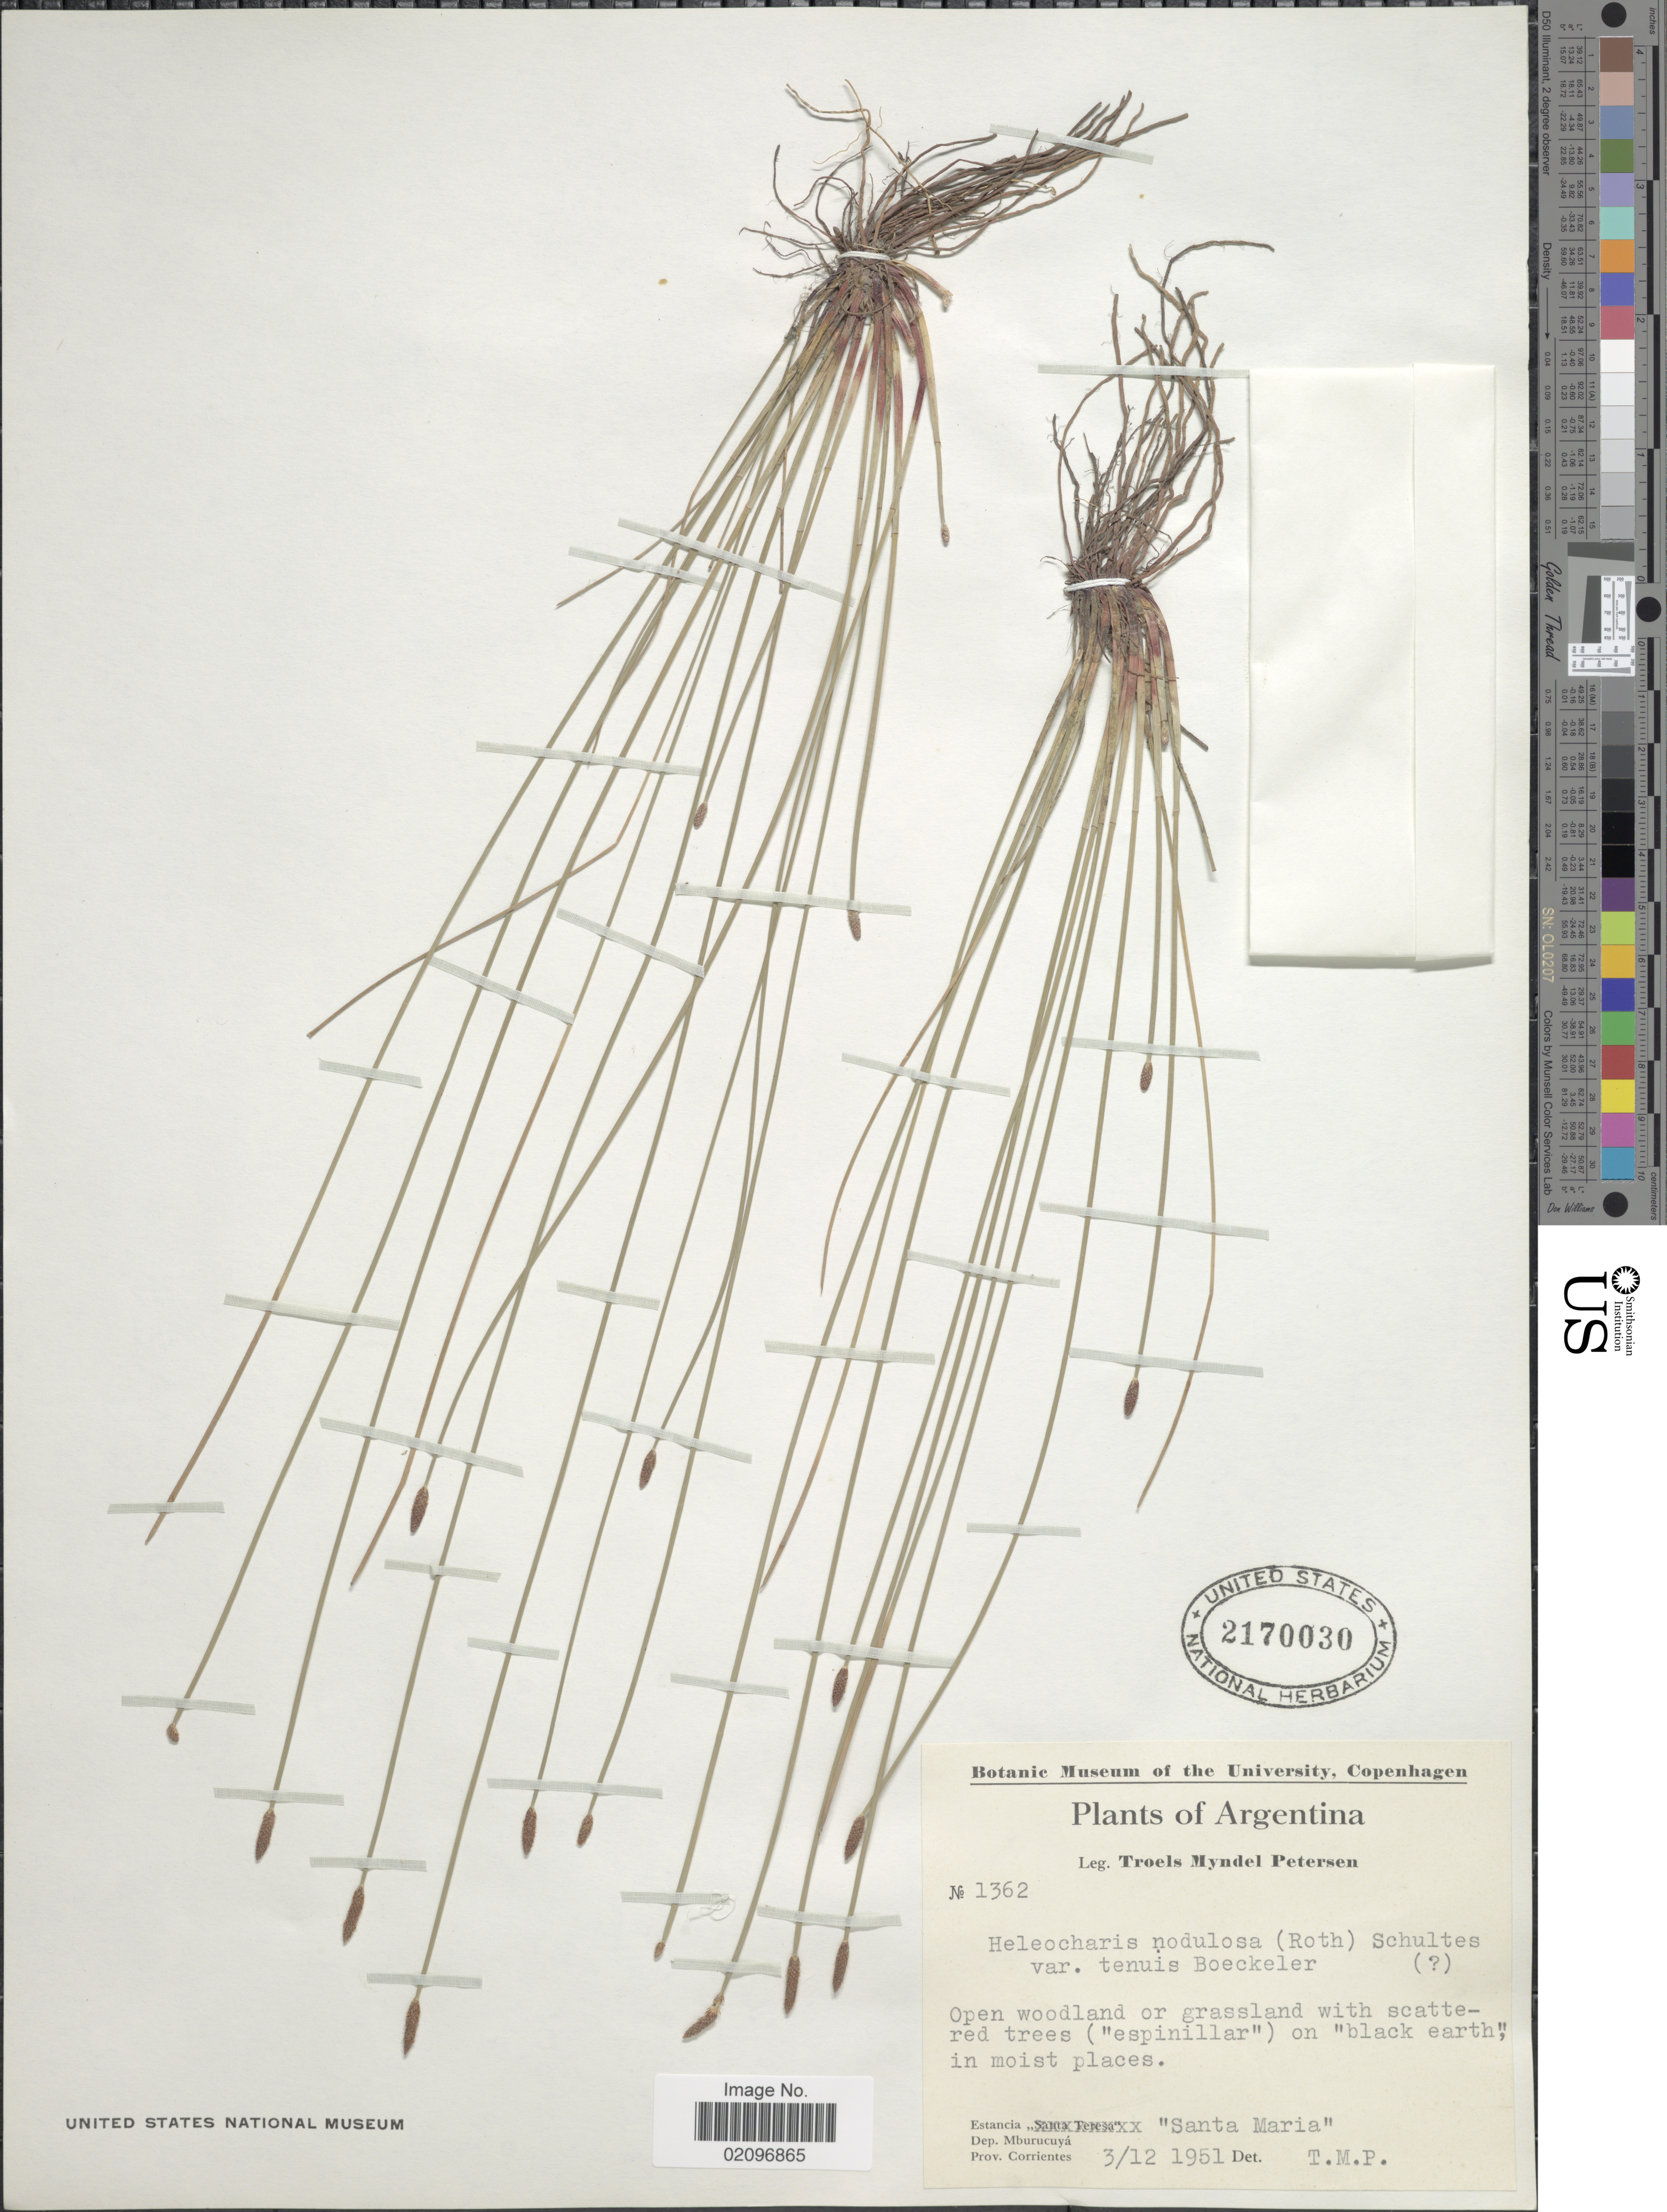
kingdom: Plantae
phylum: Tracheophyta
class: Liliopsida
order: Poales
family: Cyperaceae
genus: Eleocharis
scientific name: Eleocharis montana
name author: (Kunth) Roem. & Schult.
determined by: Strong, Mark T., (BOT), Smithsonian Institution - National Museum of Natural History (UNITED STATES)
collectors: T. Pederson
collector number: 1362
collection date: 1951-12-03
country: Argentina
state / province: Corrientes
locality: Open woodland or grassland with scattered trees (espinillar) on black earth, in moist places, Estancia "Santa Maria" Dep. Mburucuya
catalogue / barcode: US 2170030